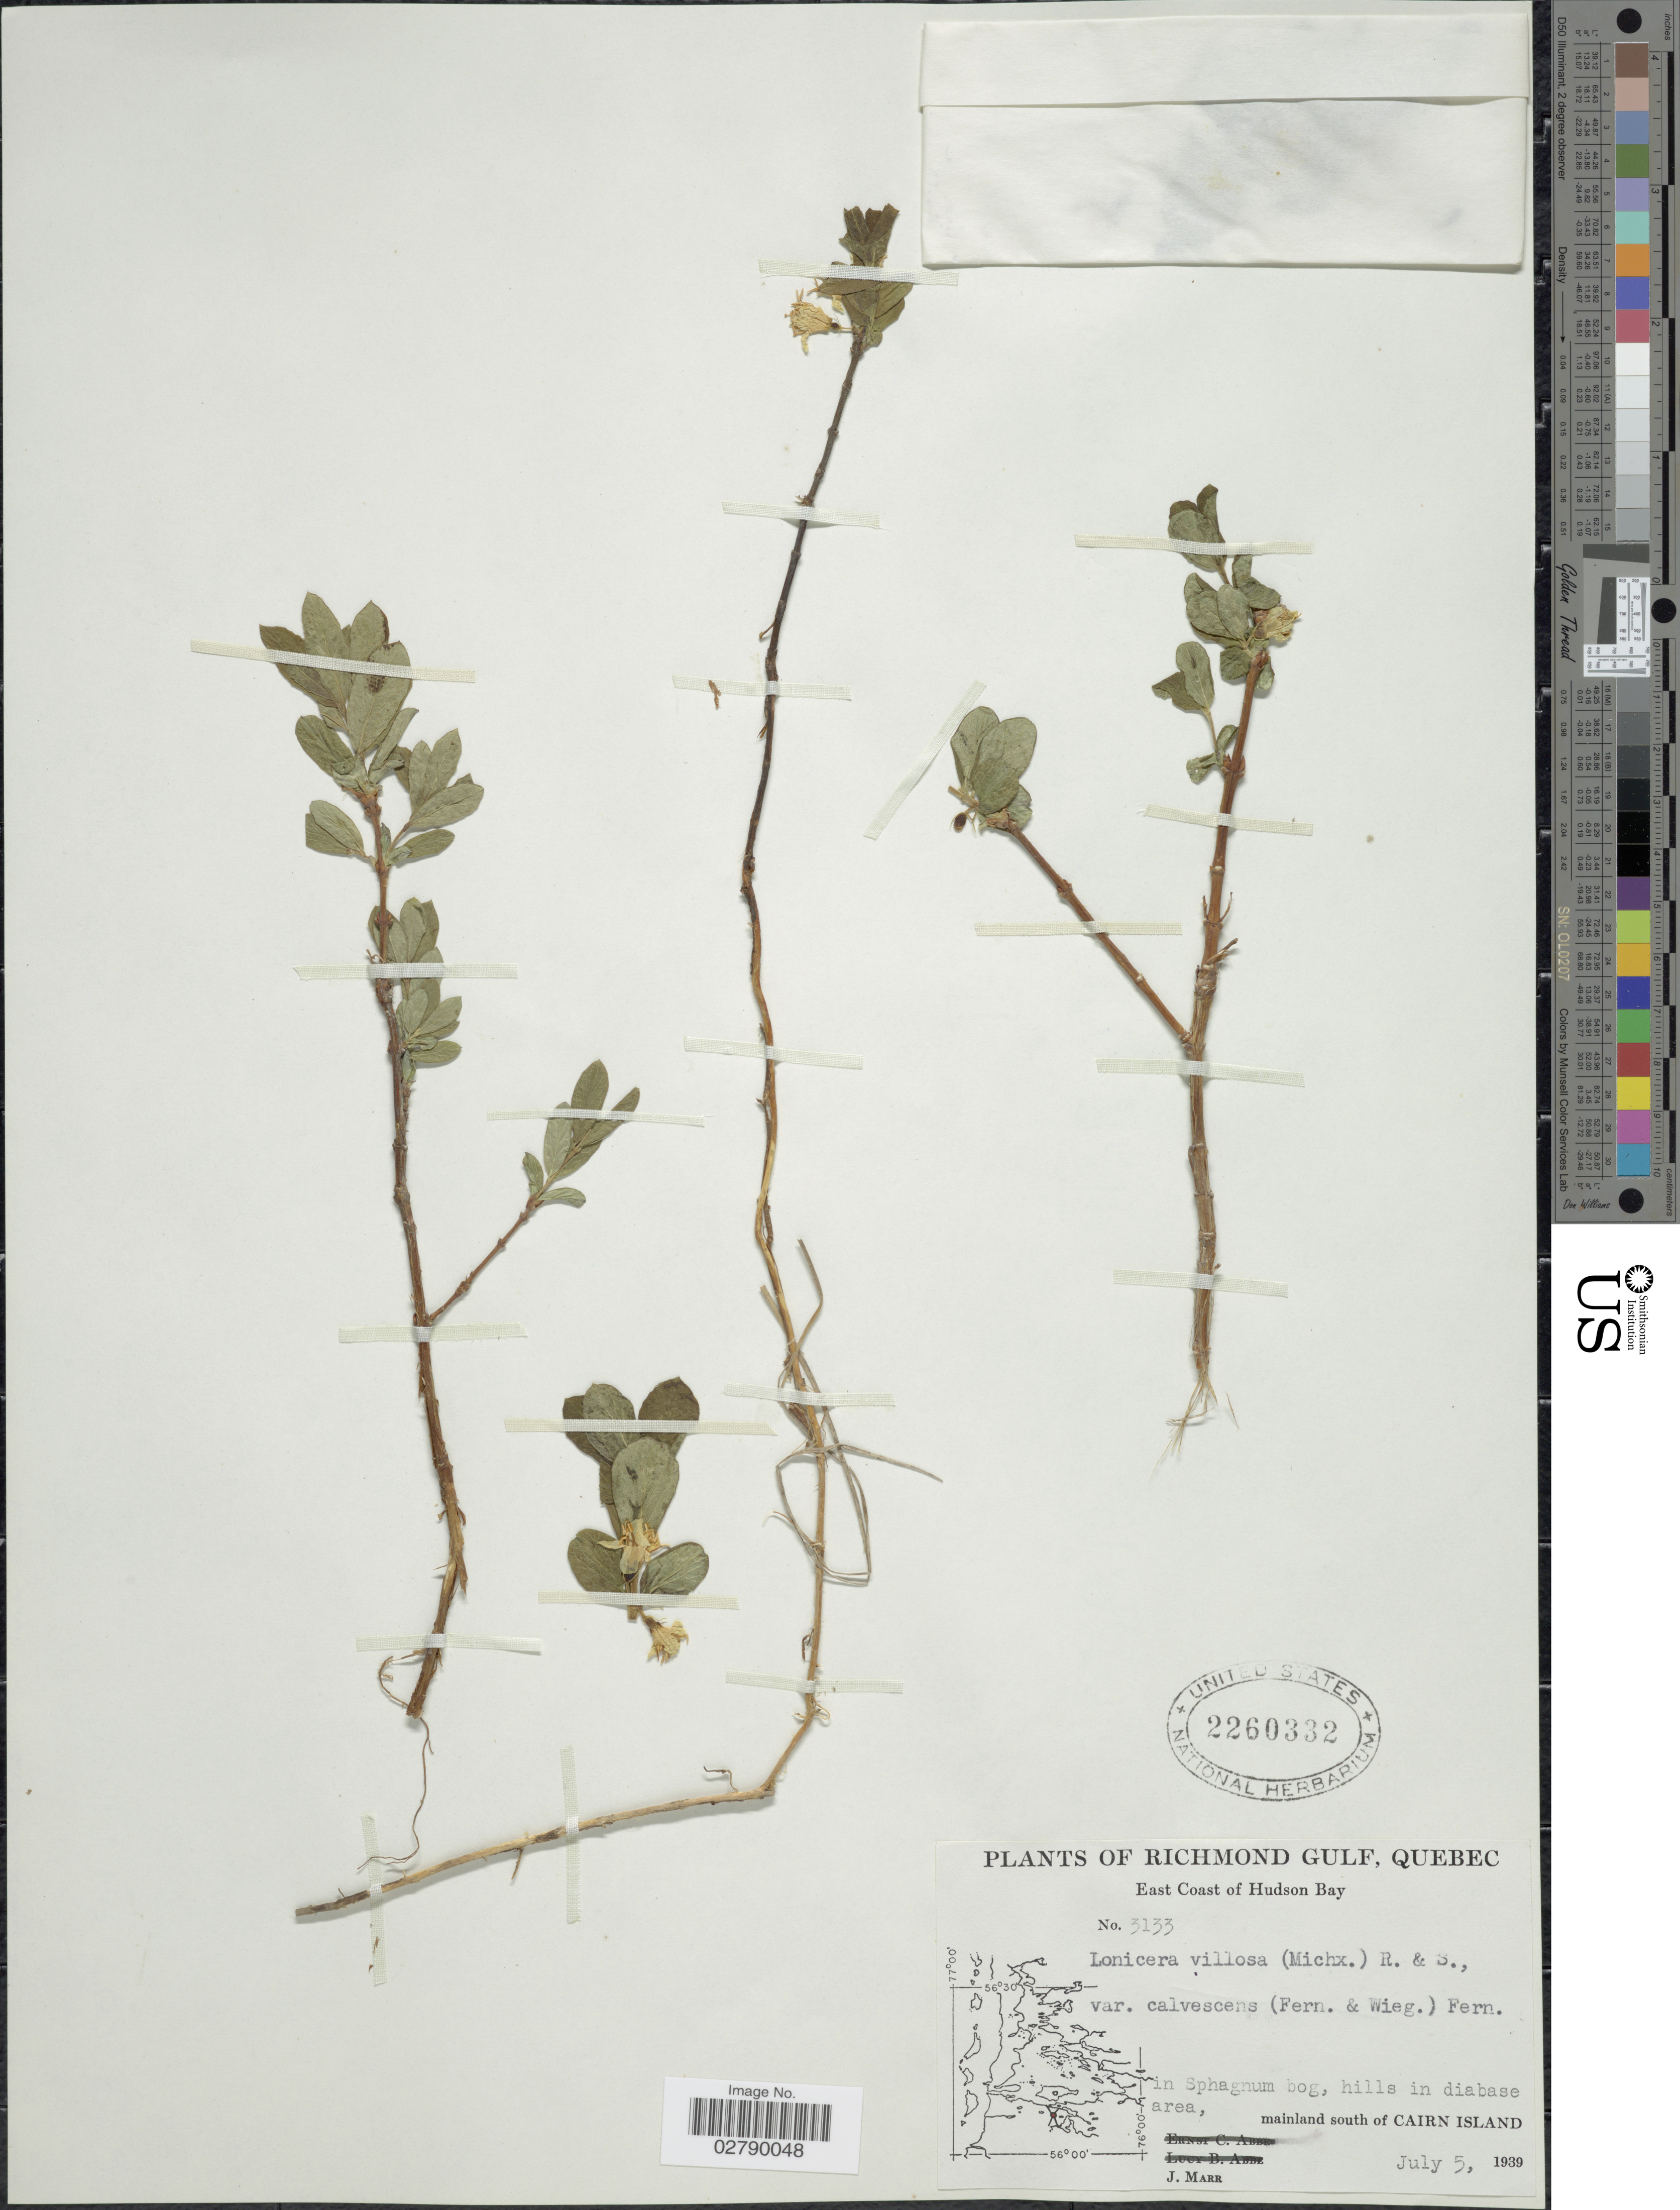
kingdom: Plantae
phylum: Tracheophyta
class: Magnoliopsida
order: Dipsacales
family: Caprifoliaceae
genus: Lonicera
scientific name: Lonicera villosa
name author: (Michx.) Roem. & Schult.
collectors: J. Marr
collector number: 3133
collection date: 1939-07-05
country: Canada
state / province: Quebec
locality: Richmond Gulf. East Coast of Hudson Bay. Mainland south of Cairn Island.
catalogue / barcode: US 2260332